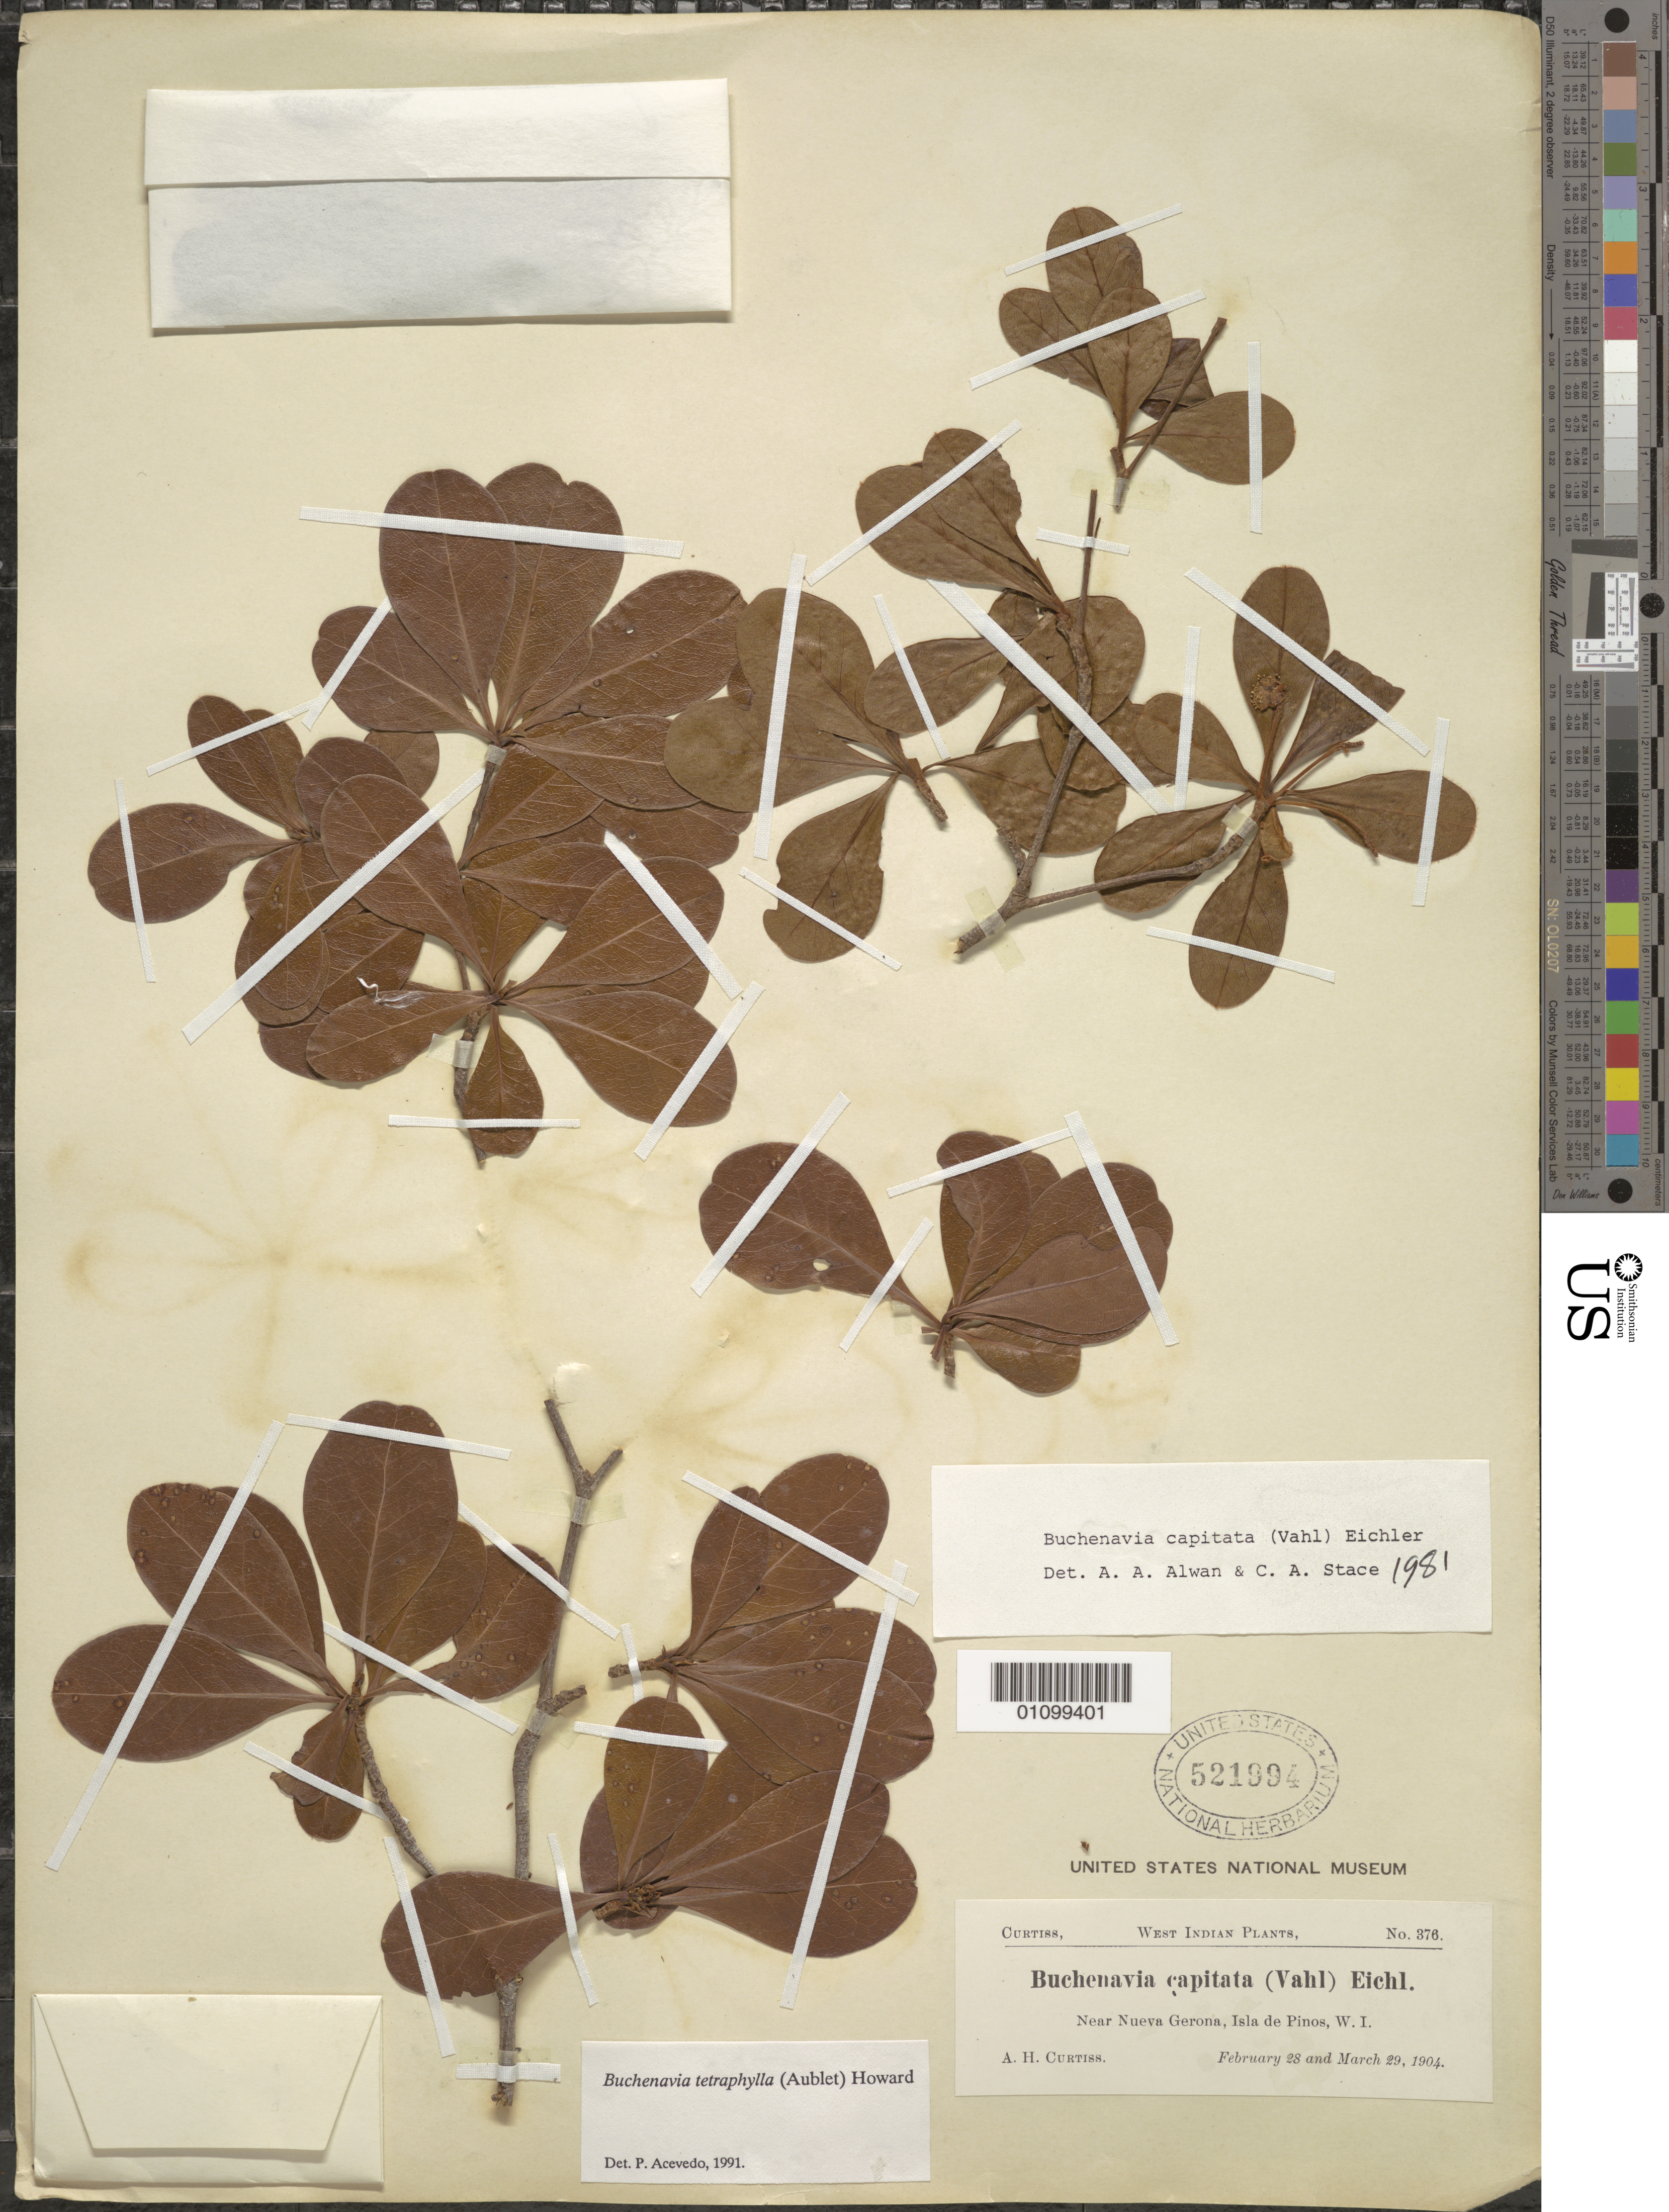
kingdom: Plantae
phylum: Tracheophyta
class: Magnoliopsida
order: Myrtales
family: Combretaceae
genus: Terminalia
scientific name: Terminalia tetraphylla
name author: (Aubl.) Gere & Boatwr.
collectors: A. H. Curtiss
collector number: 376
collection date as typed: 28 Feb 1904 and 29 Mar 1904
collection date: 1904-02-28,1904-03-29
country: Cuba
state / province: Isla de La Juventud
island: Isla de la Juventud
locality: Isle of Pines, Near Nueva Gerona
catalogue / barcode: US 521994